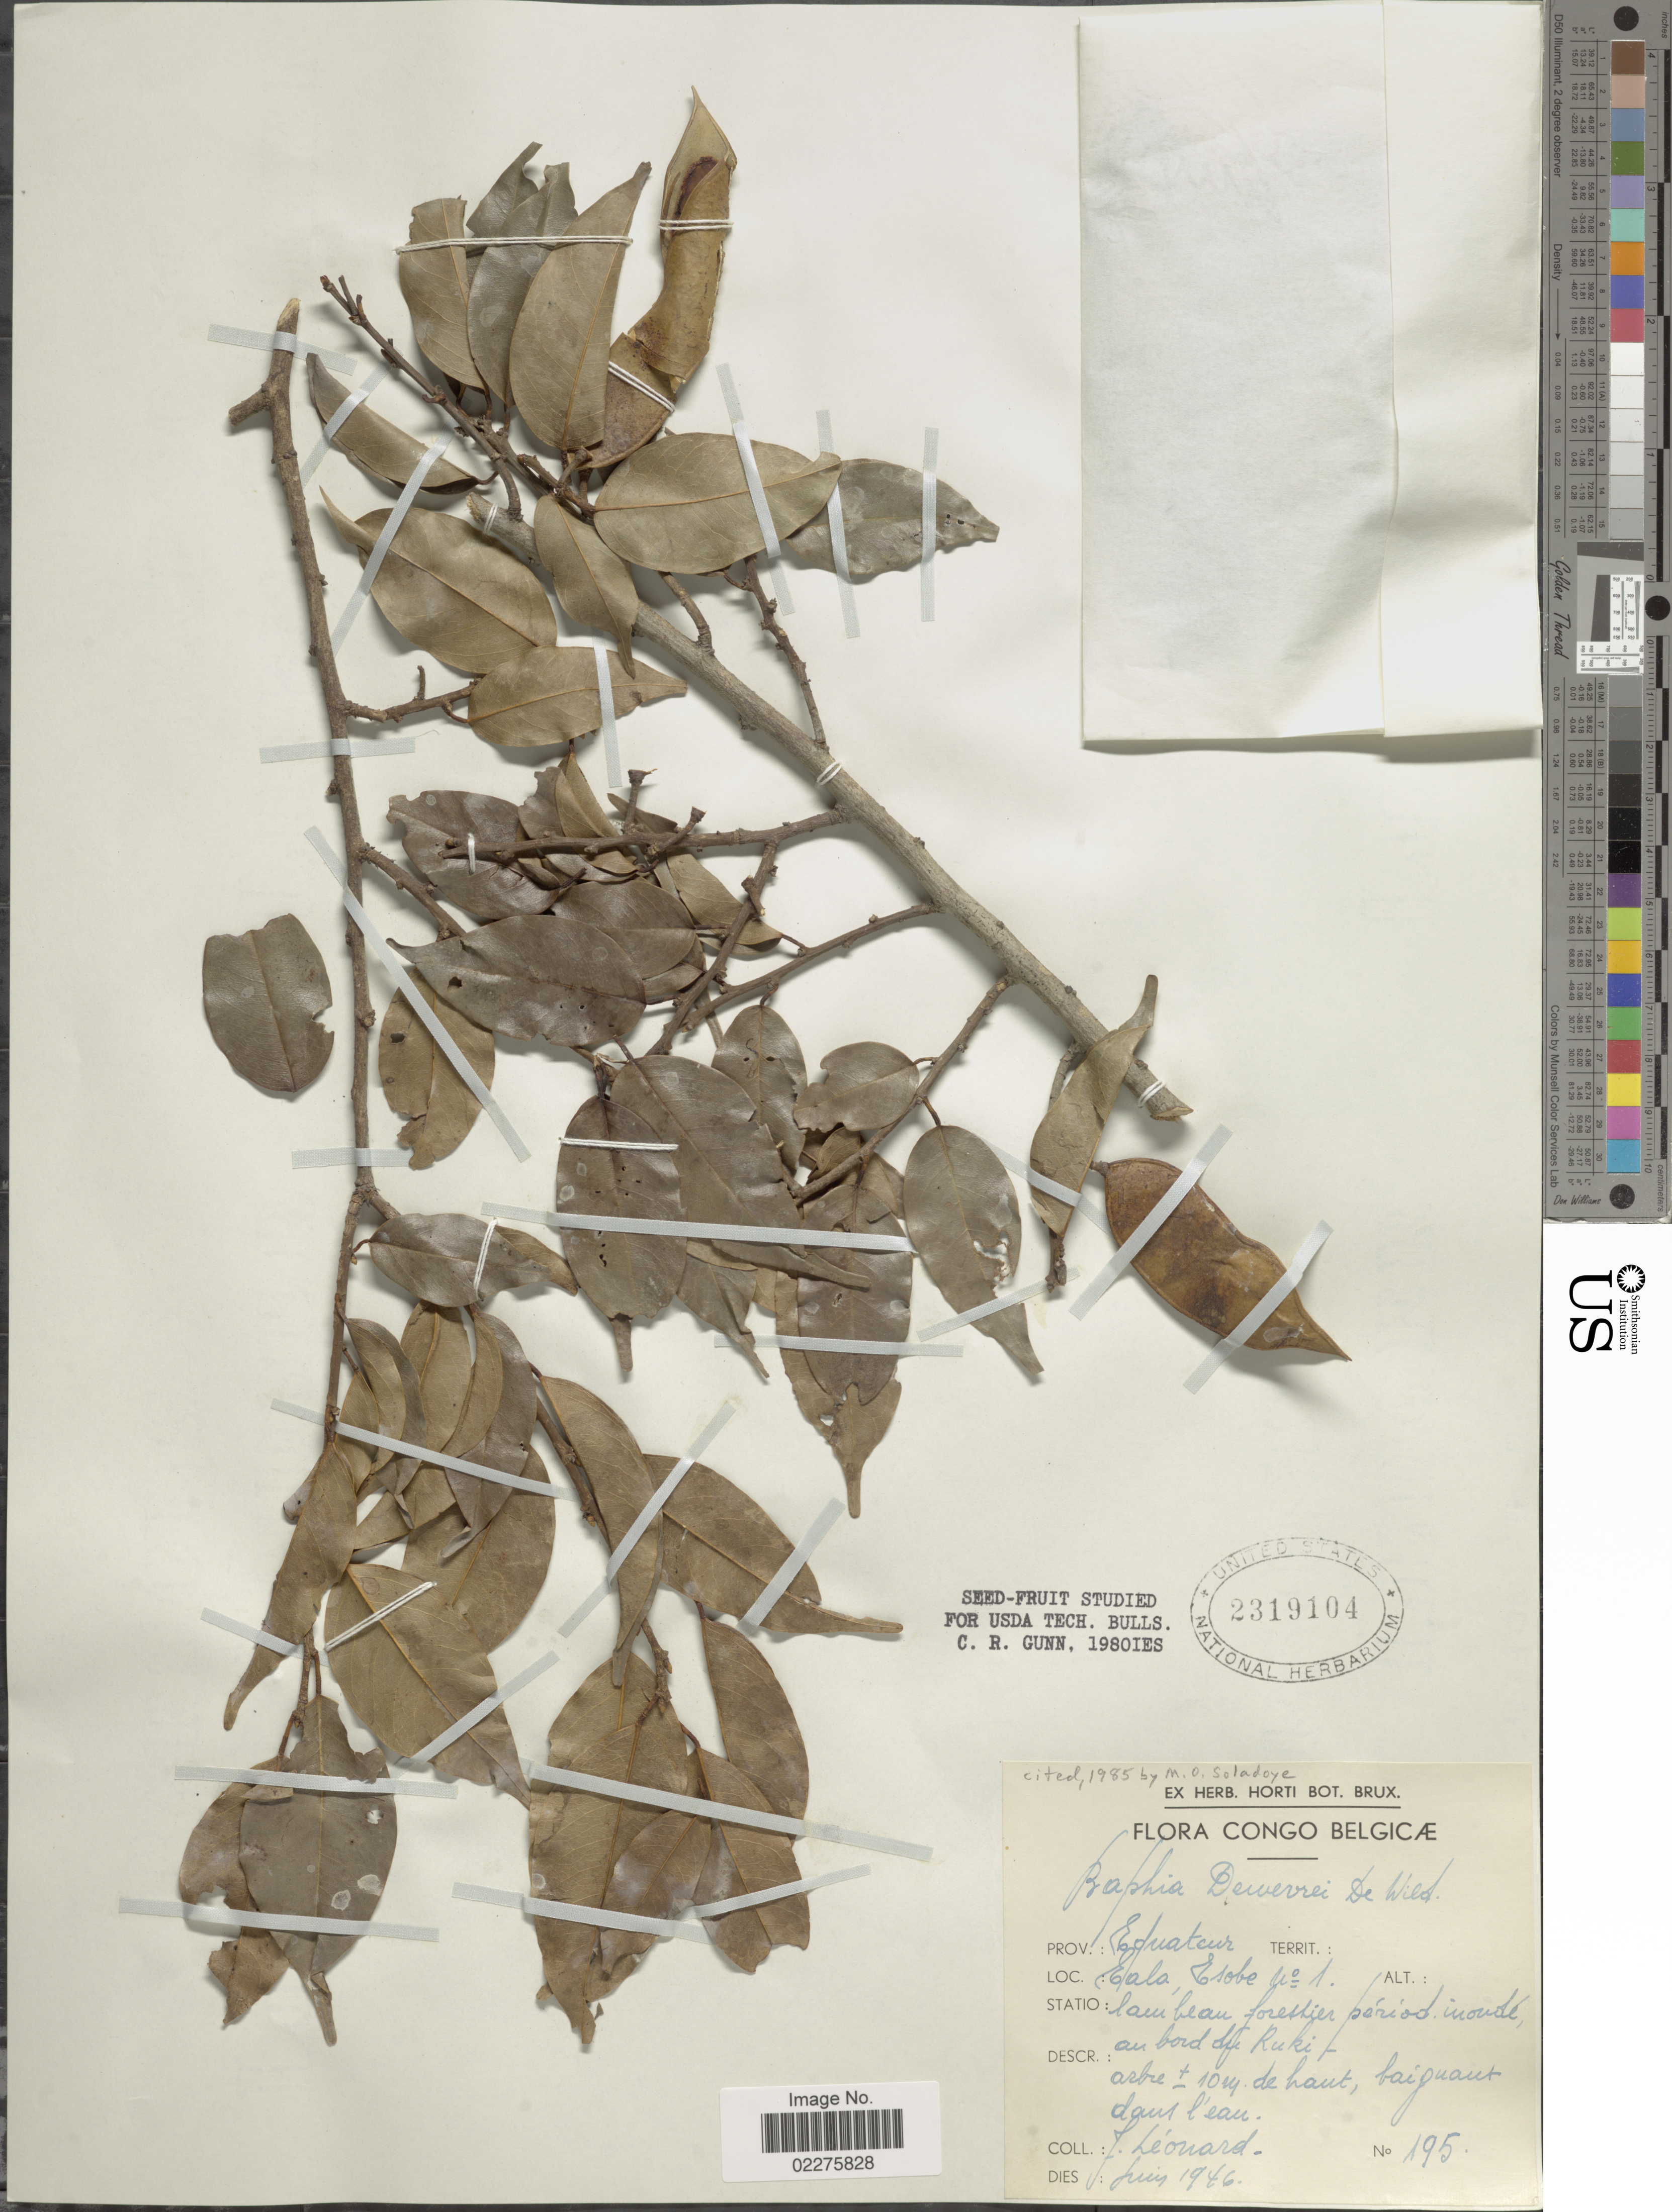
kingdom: Plantae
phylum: Tracheophyta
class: Magnoliopsida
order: Fabales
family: Fabaceae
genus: Baphia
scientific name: Baphia dewevrei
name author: De Wild.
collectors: J. Leonard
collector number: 195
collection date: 1946-06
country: Congo, Democratic Republic of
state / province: Equateur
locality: Eala, Esobe no 1. au bord du Ruki.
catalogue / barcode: US 2319104